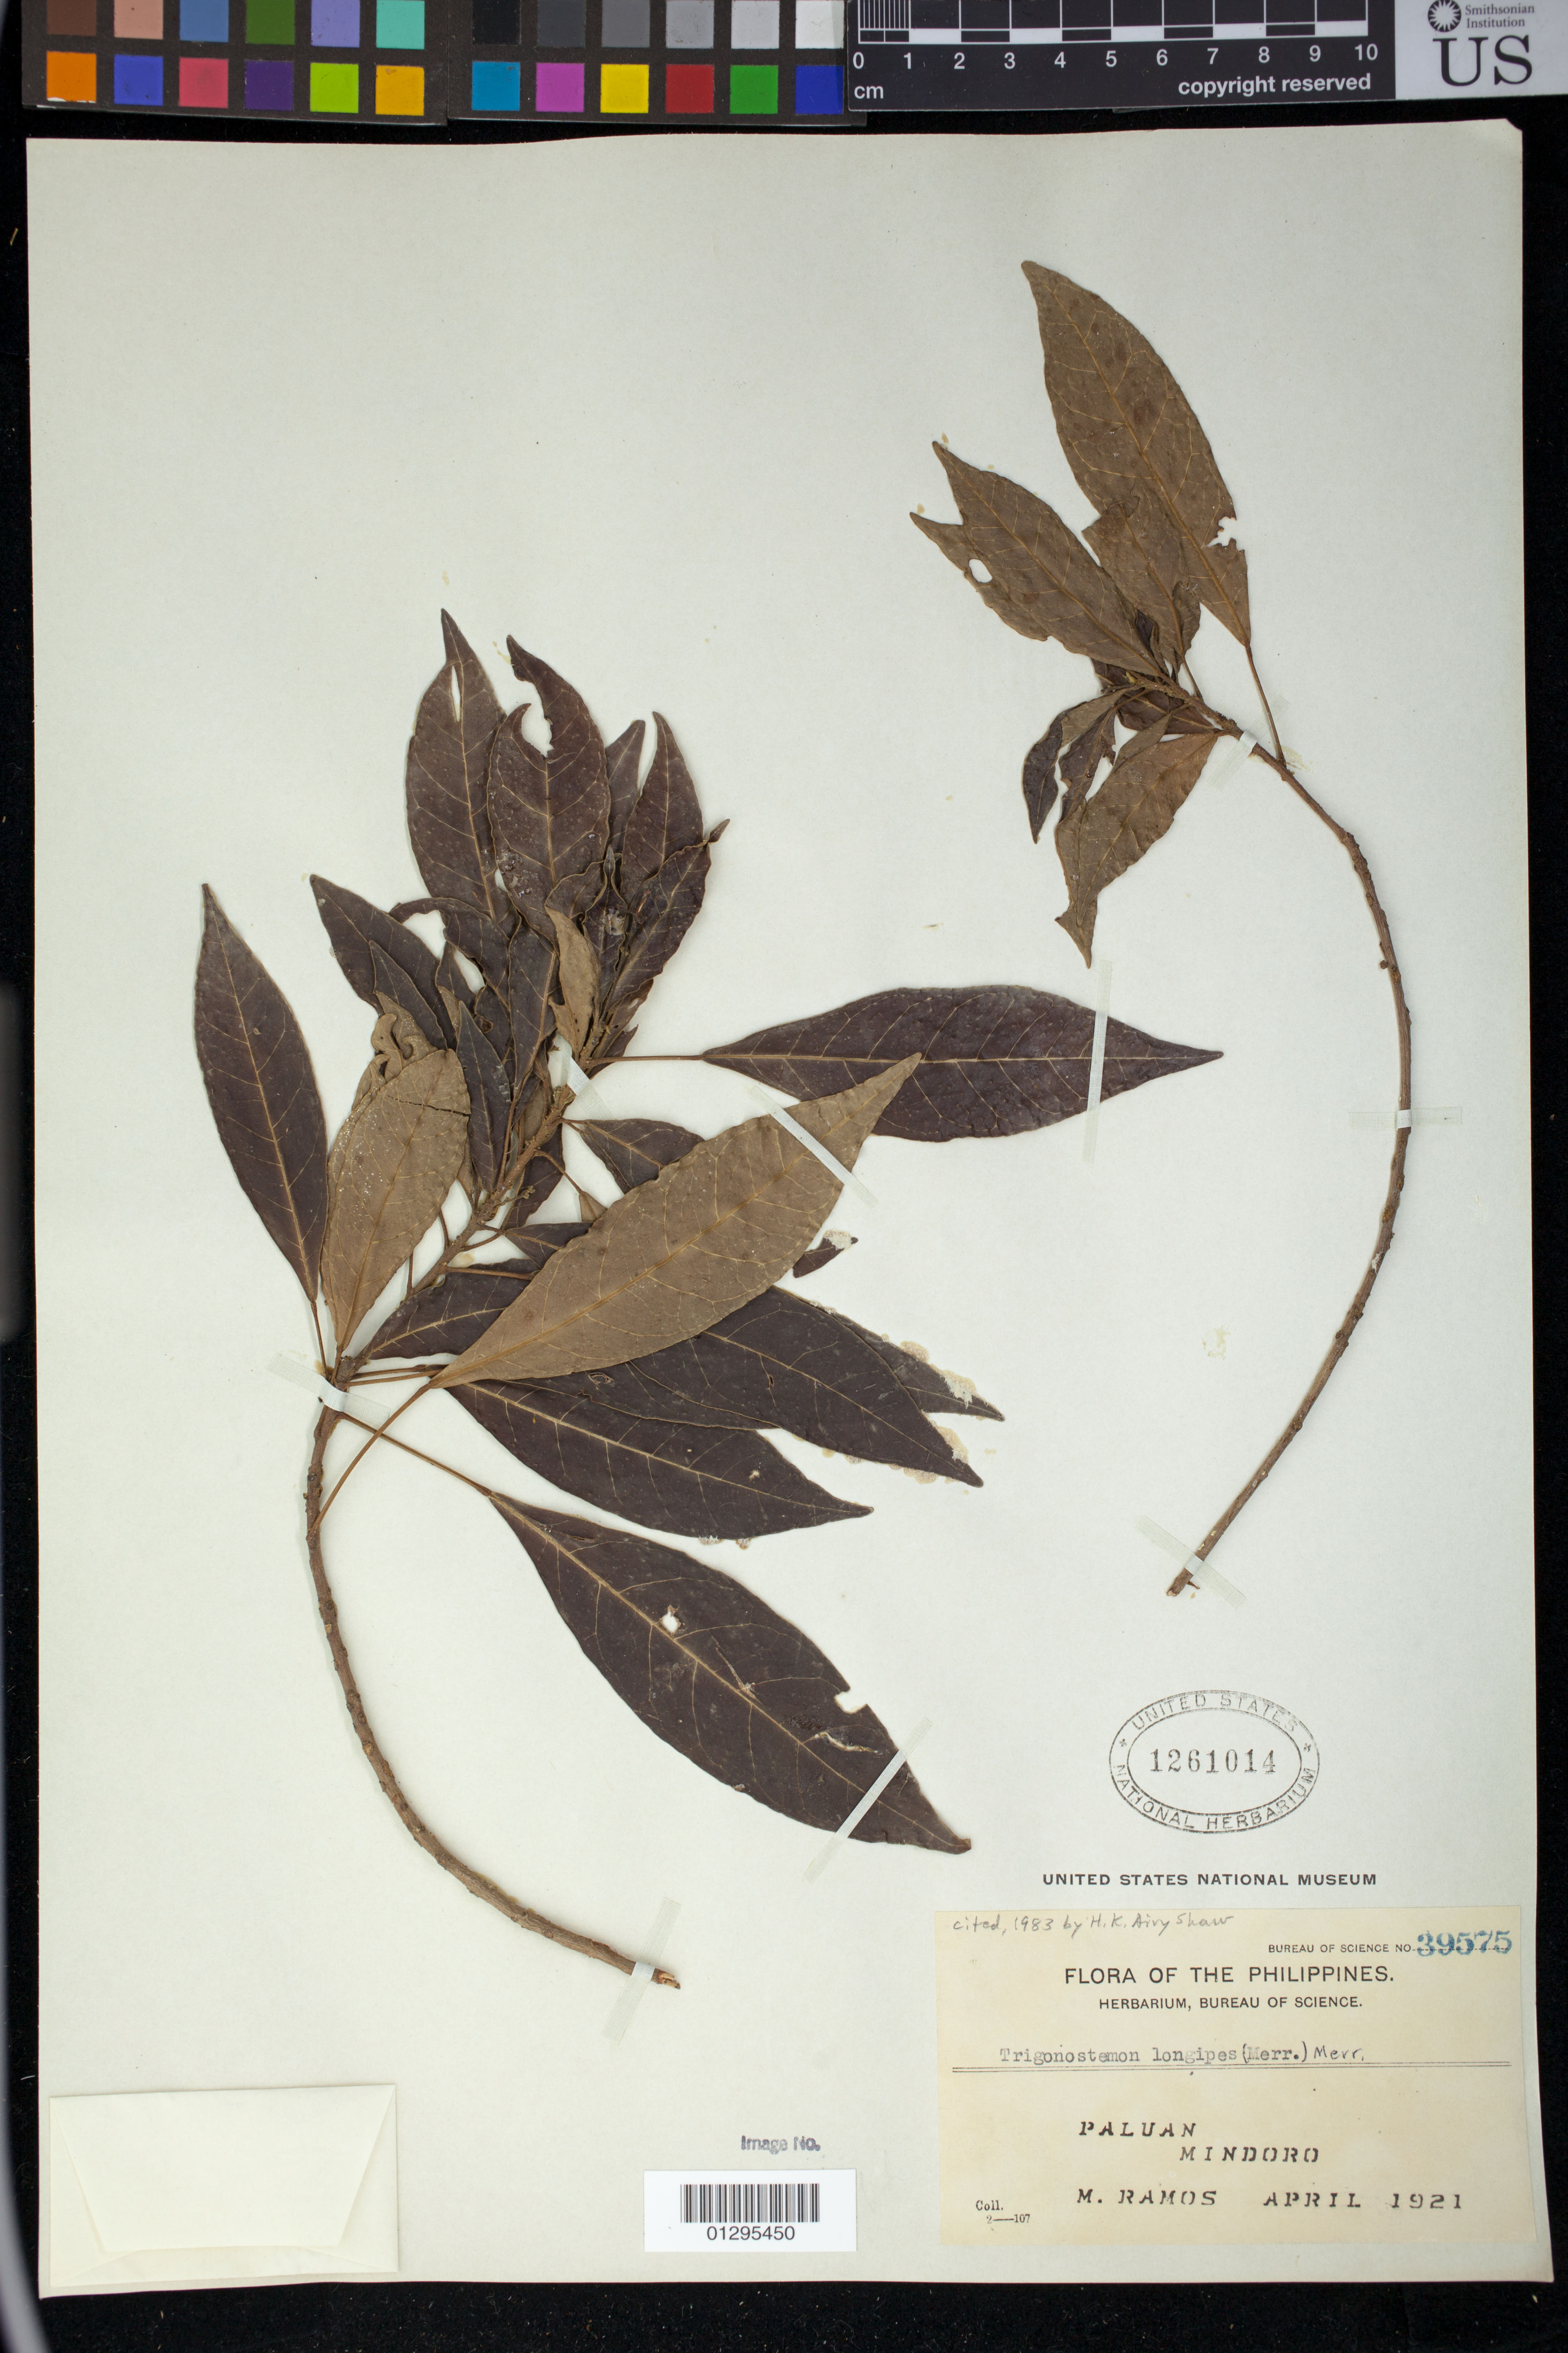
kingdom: Plantae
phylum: Tracheophyta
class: Magnoliopsida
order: Malpighiales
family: Euphorbiaceae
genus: Trigonostemon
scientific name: Trigonostemon longipes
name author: (Merr.) Merr.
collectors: M. Ramos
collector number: Bureau of Sci. No.39575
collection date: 1921-04-01/1921-04-30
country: Philippines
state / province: Mimaropa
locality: Paluan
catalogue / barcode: US 1261014